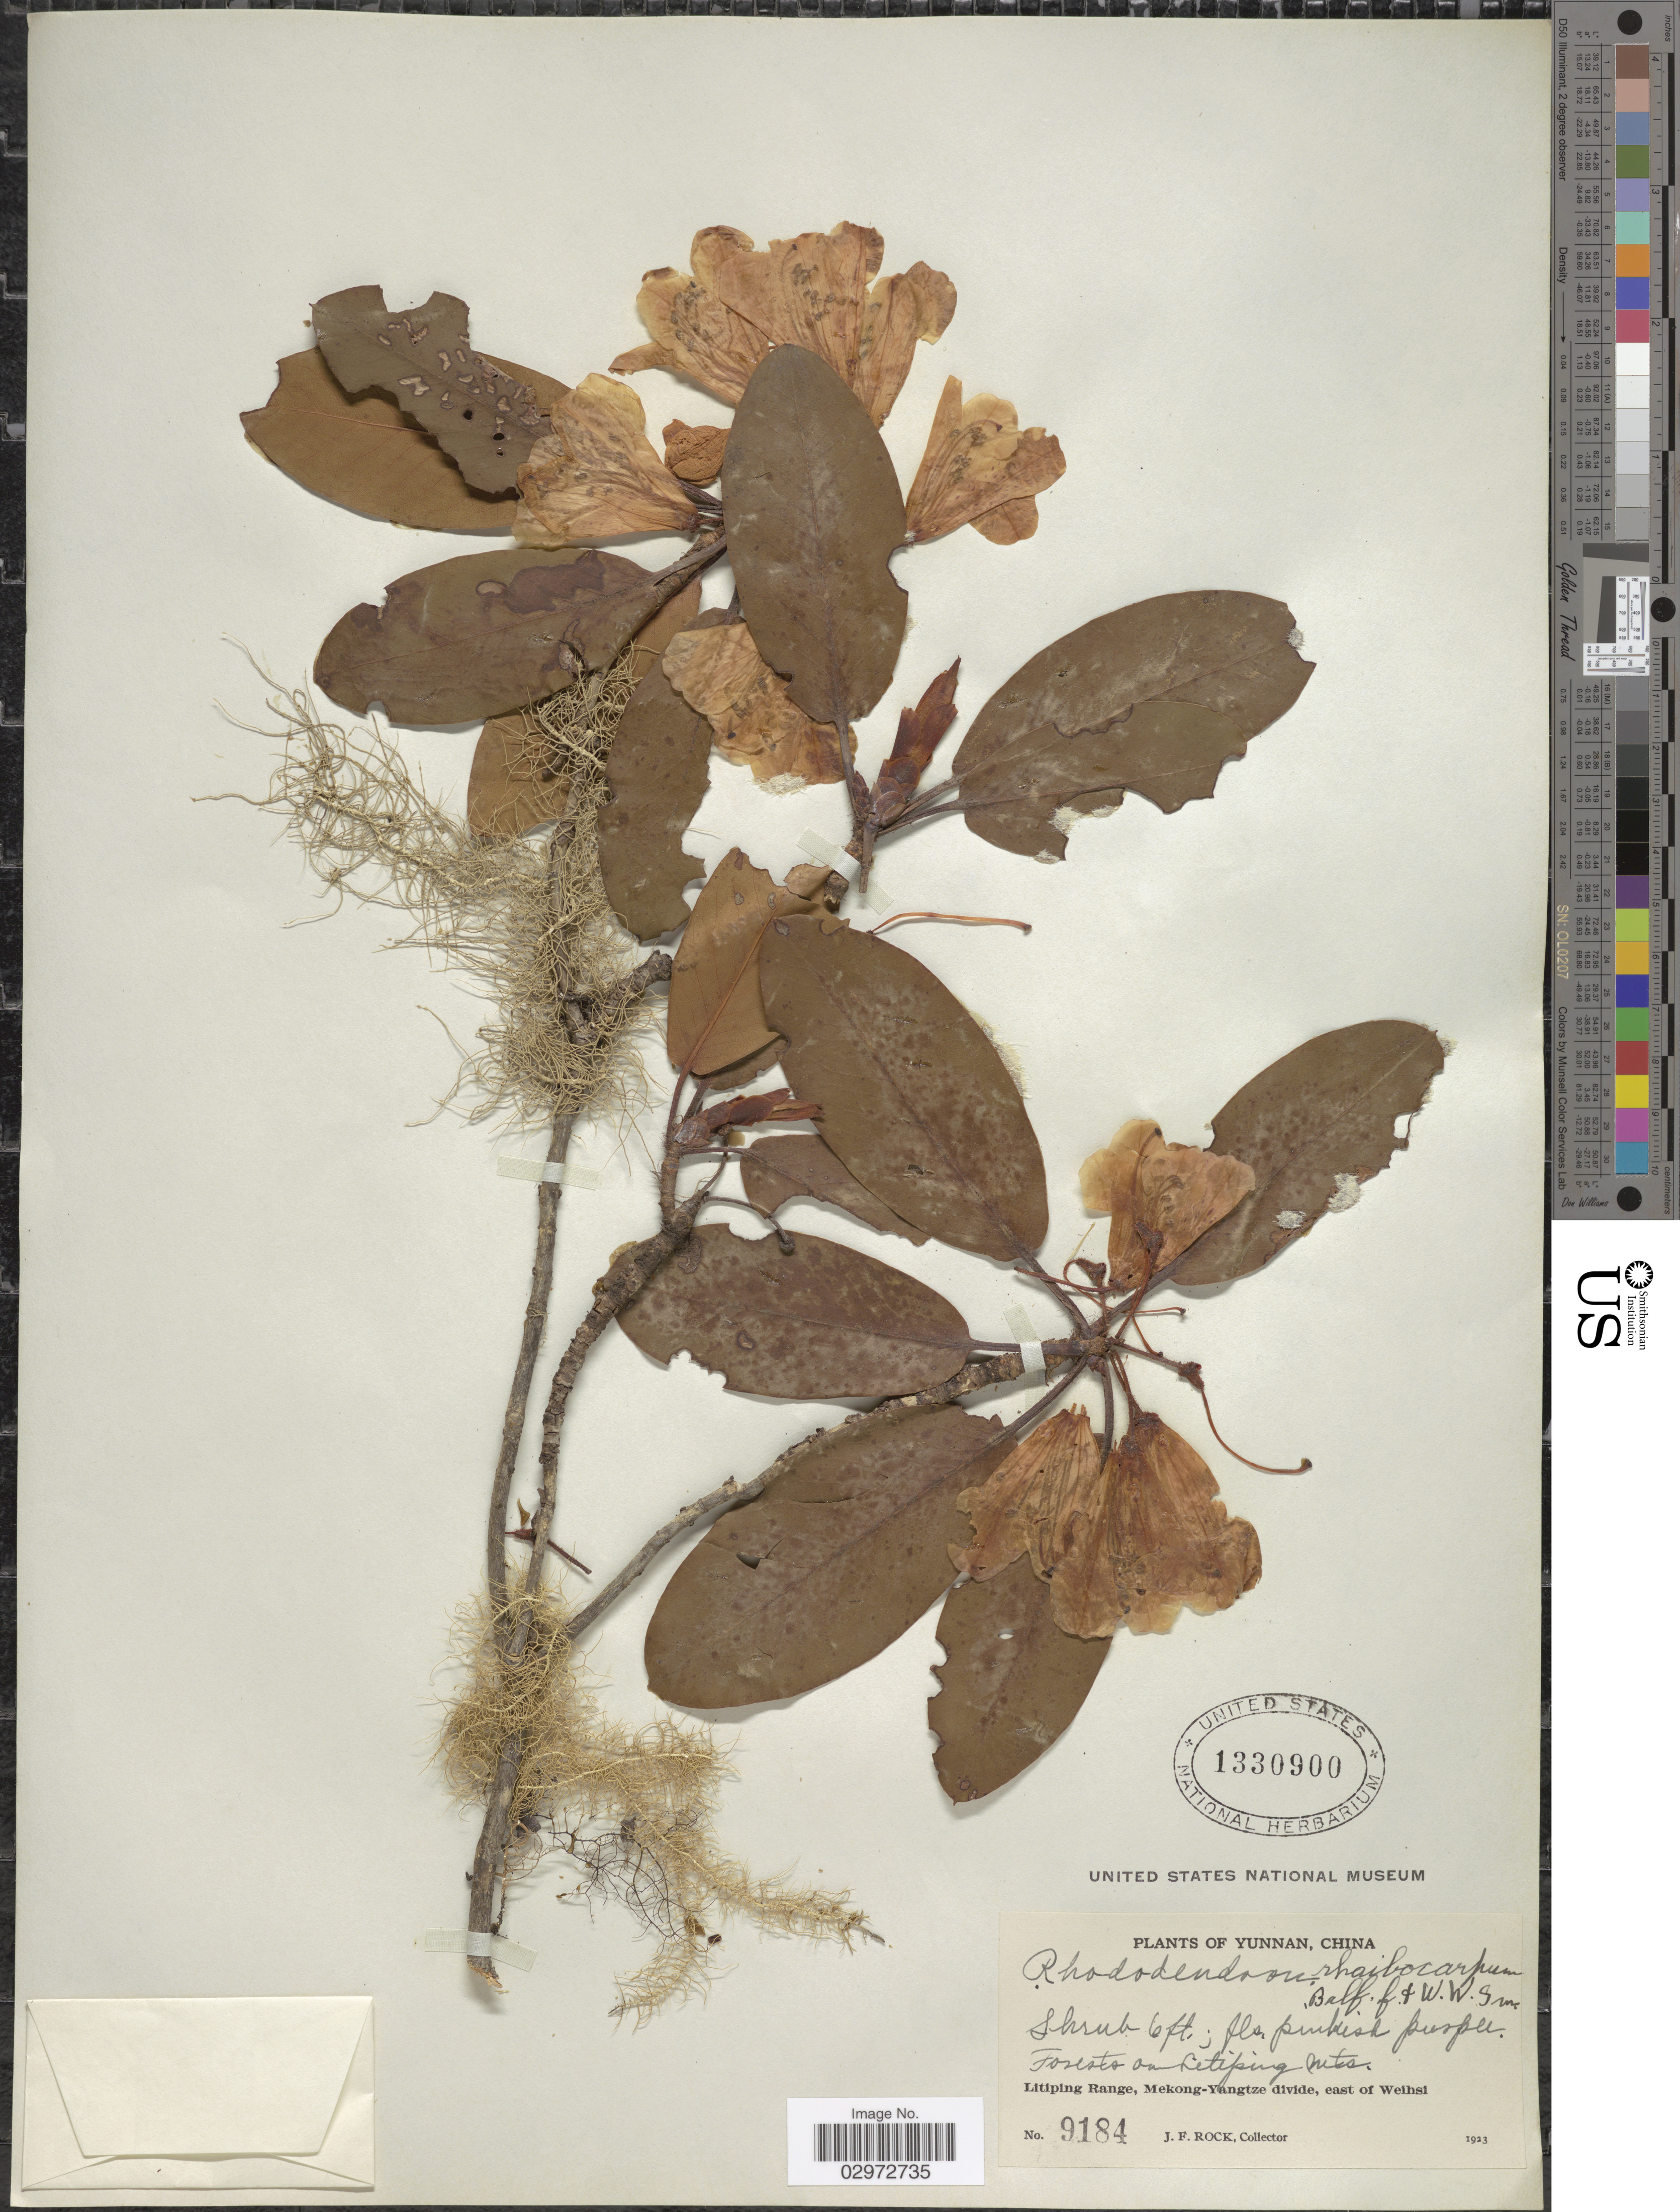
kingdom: Plantae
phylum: Tracheophyta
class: Magnoliopsida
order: Ericales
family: Ericaceae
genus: Rhododendron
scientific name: Rhododendron rhaibocarpum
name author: Balf. f. & W.W. Sm.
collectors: J. Rock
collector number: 9184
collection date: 1923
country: China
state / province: Yunnan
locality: Forests on Litiping Mts. Litiping Range, Mekong-Yangtze divide, east of Weihsi.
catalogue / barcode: US 1330900